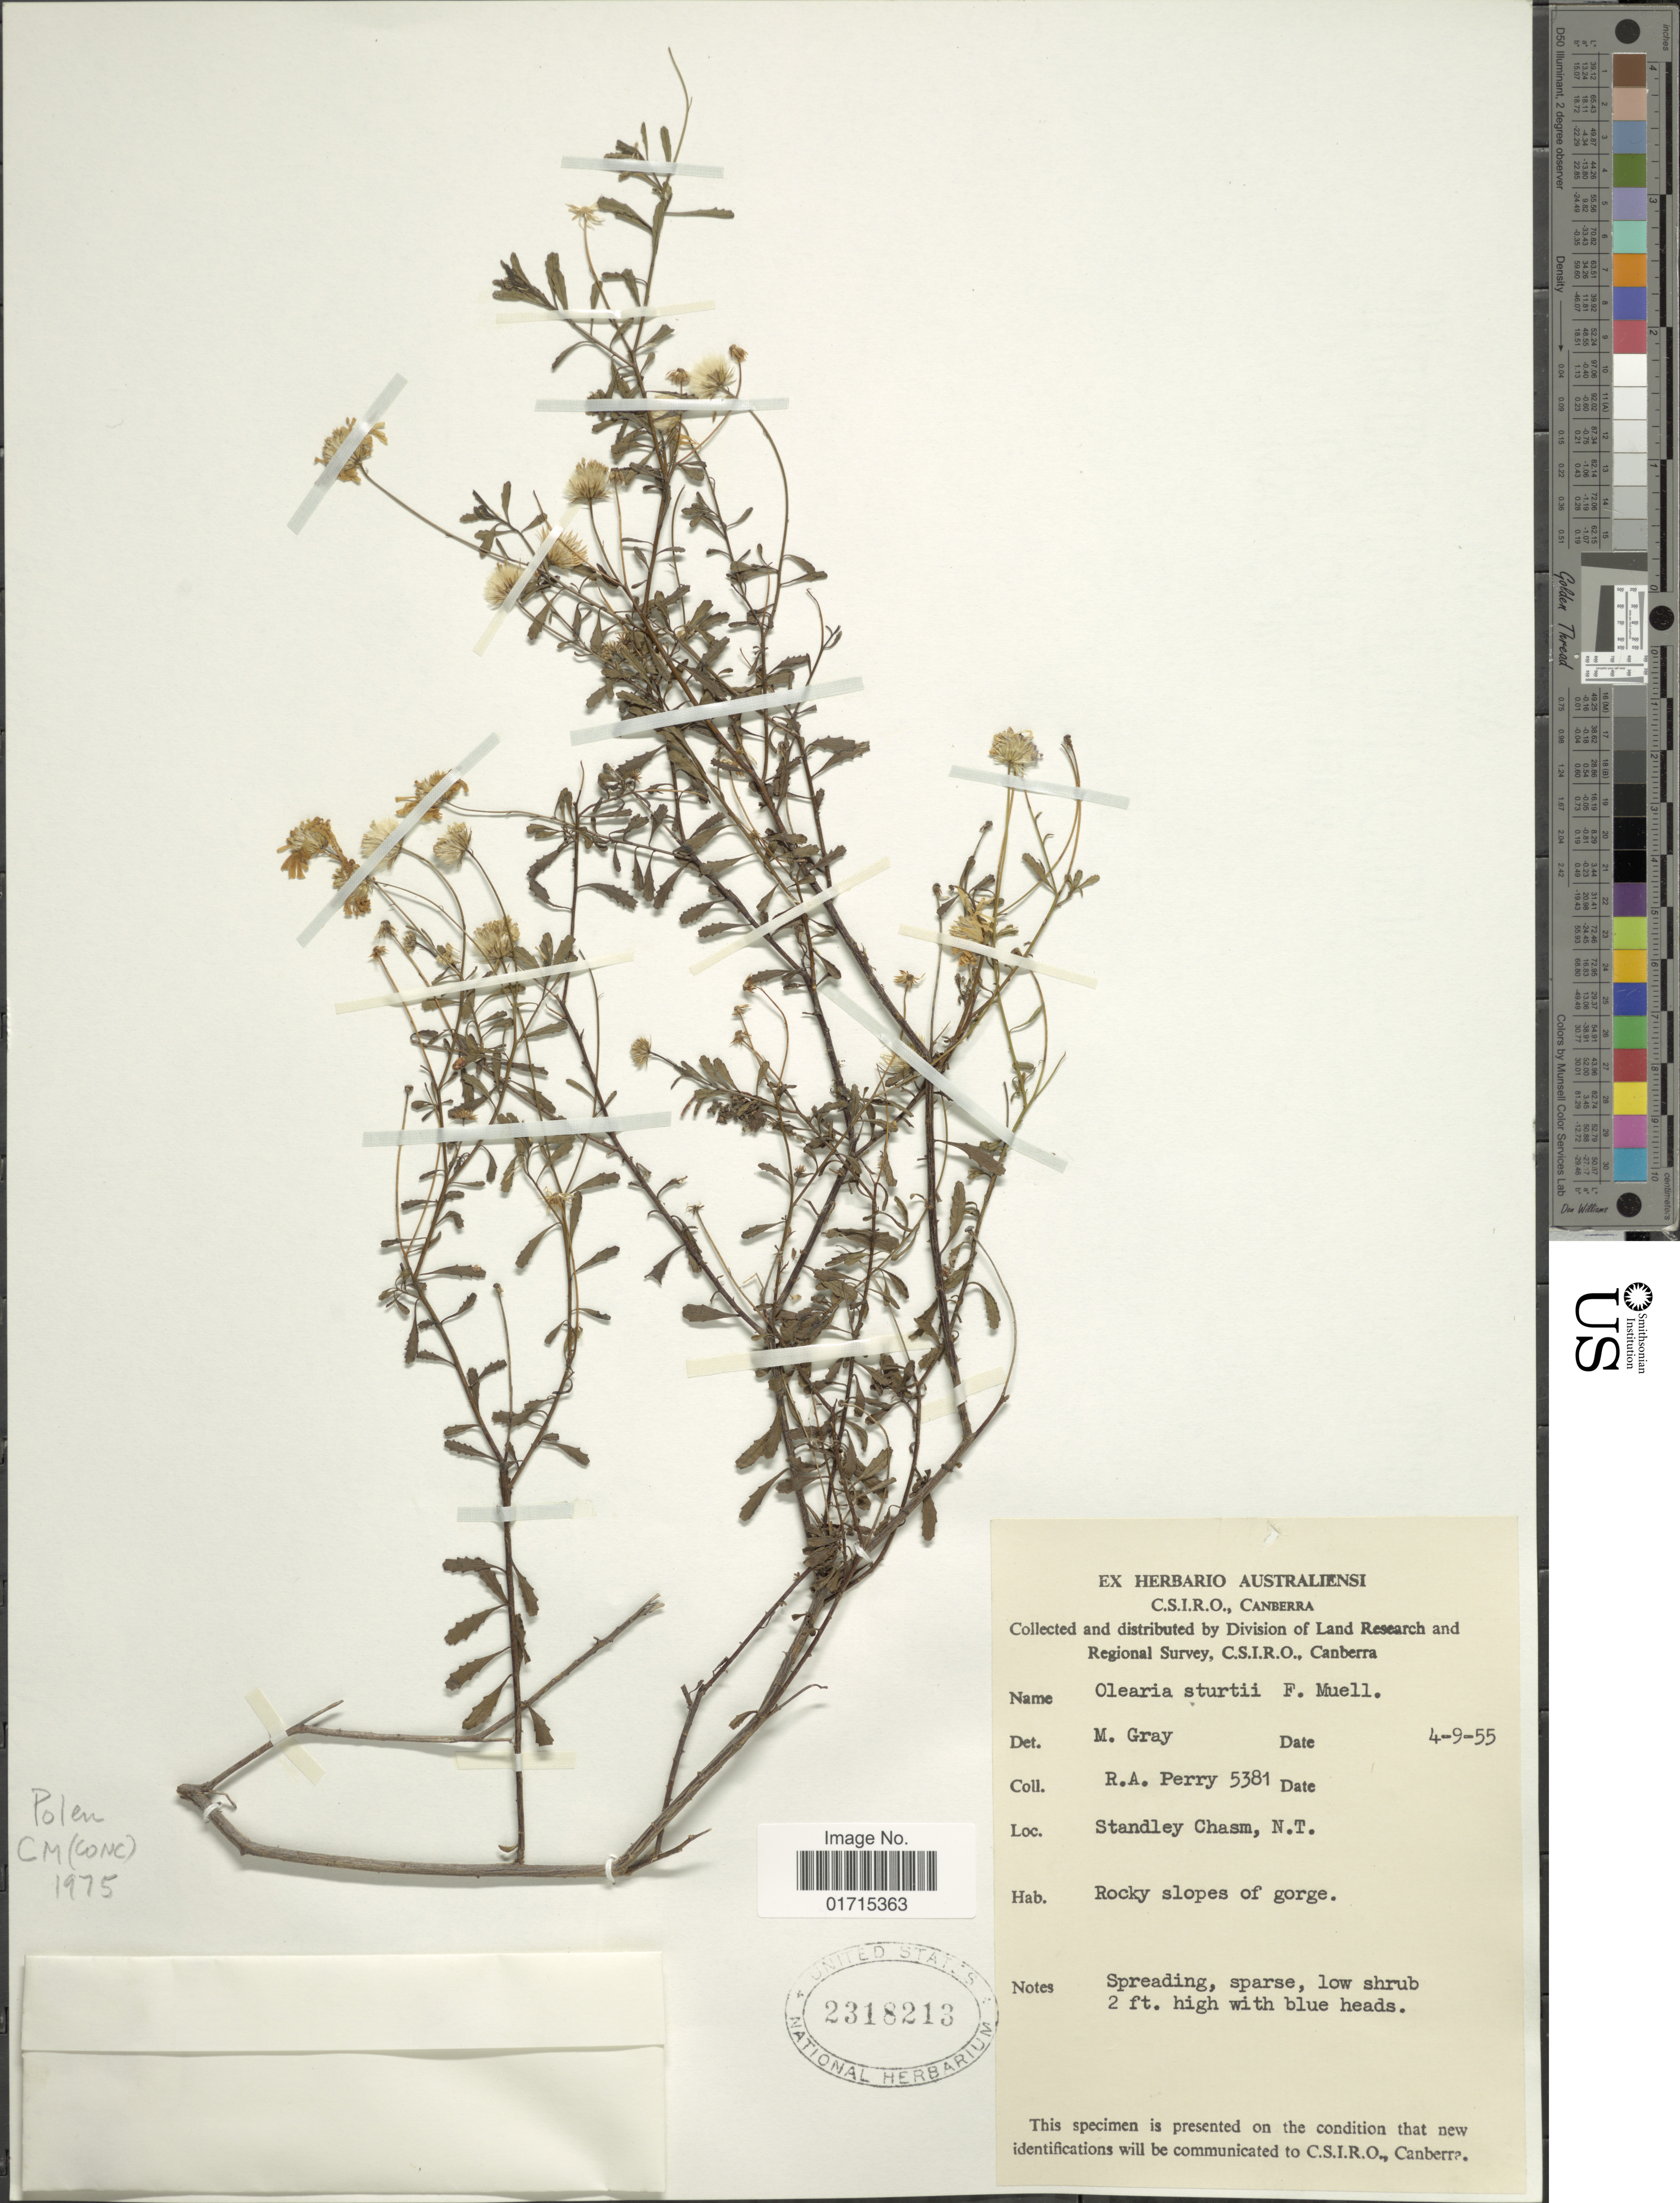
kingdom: Plantae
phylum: Tracheophyta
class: Magnoliopsida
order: Asterales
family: Asteraceae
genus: Olearia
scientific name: Olearia stuartii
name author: (F. Muell.) F. Muell. ex Benth.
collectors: Perry, R. A.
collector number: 5381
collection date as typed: Transcribed d/m/y: 4/9/55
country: Australia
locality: Rocky slopes of gorge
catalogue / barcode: US 2318213